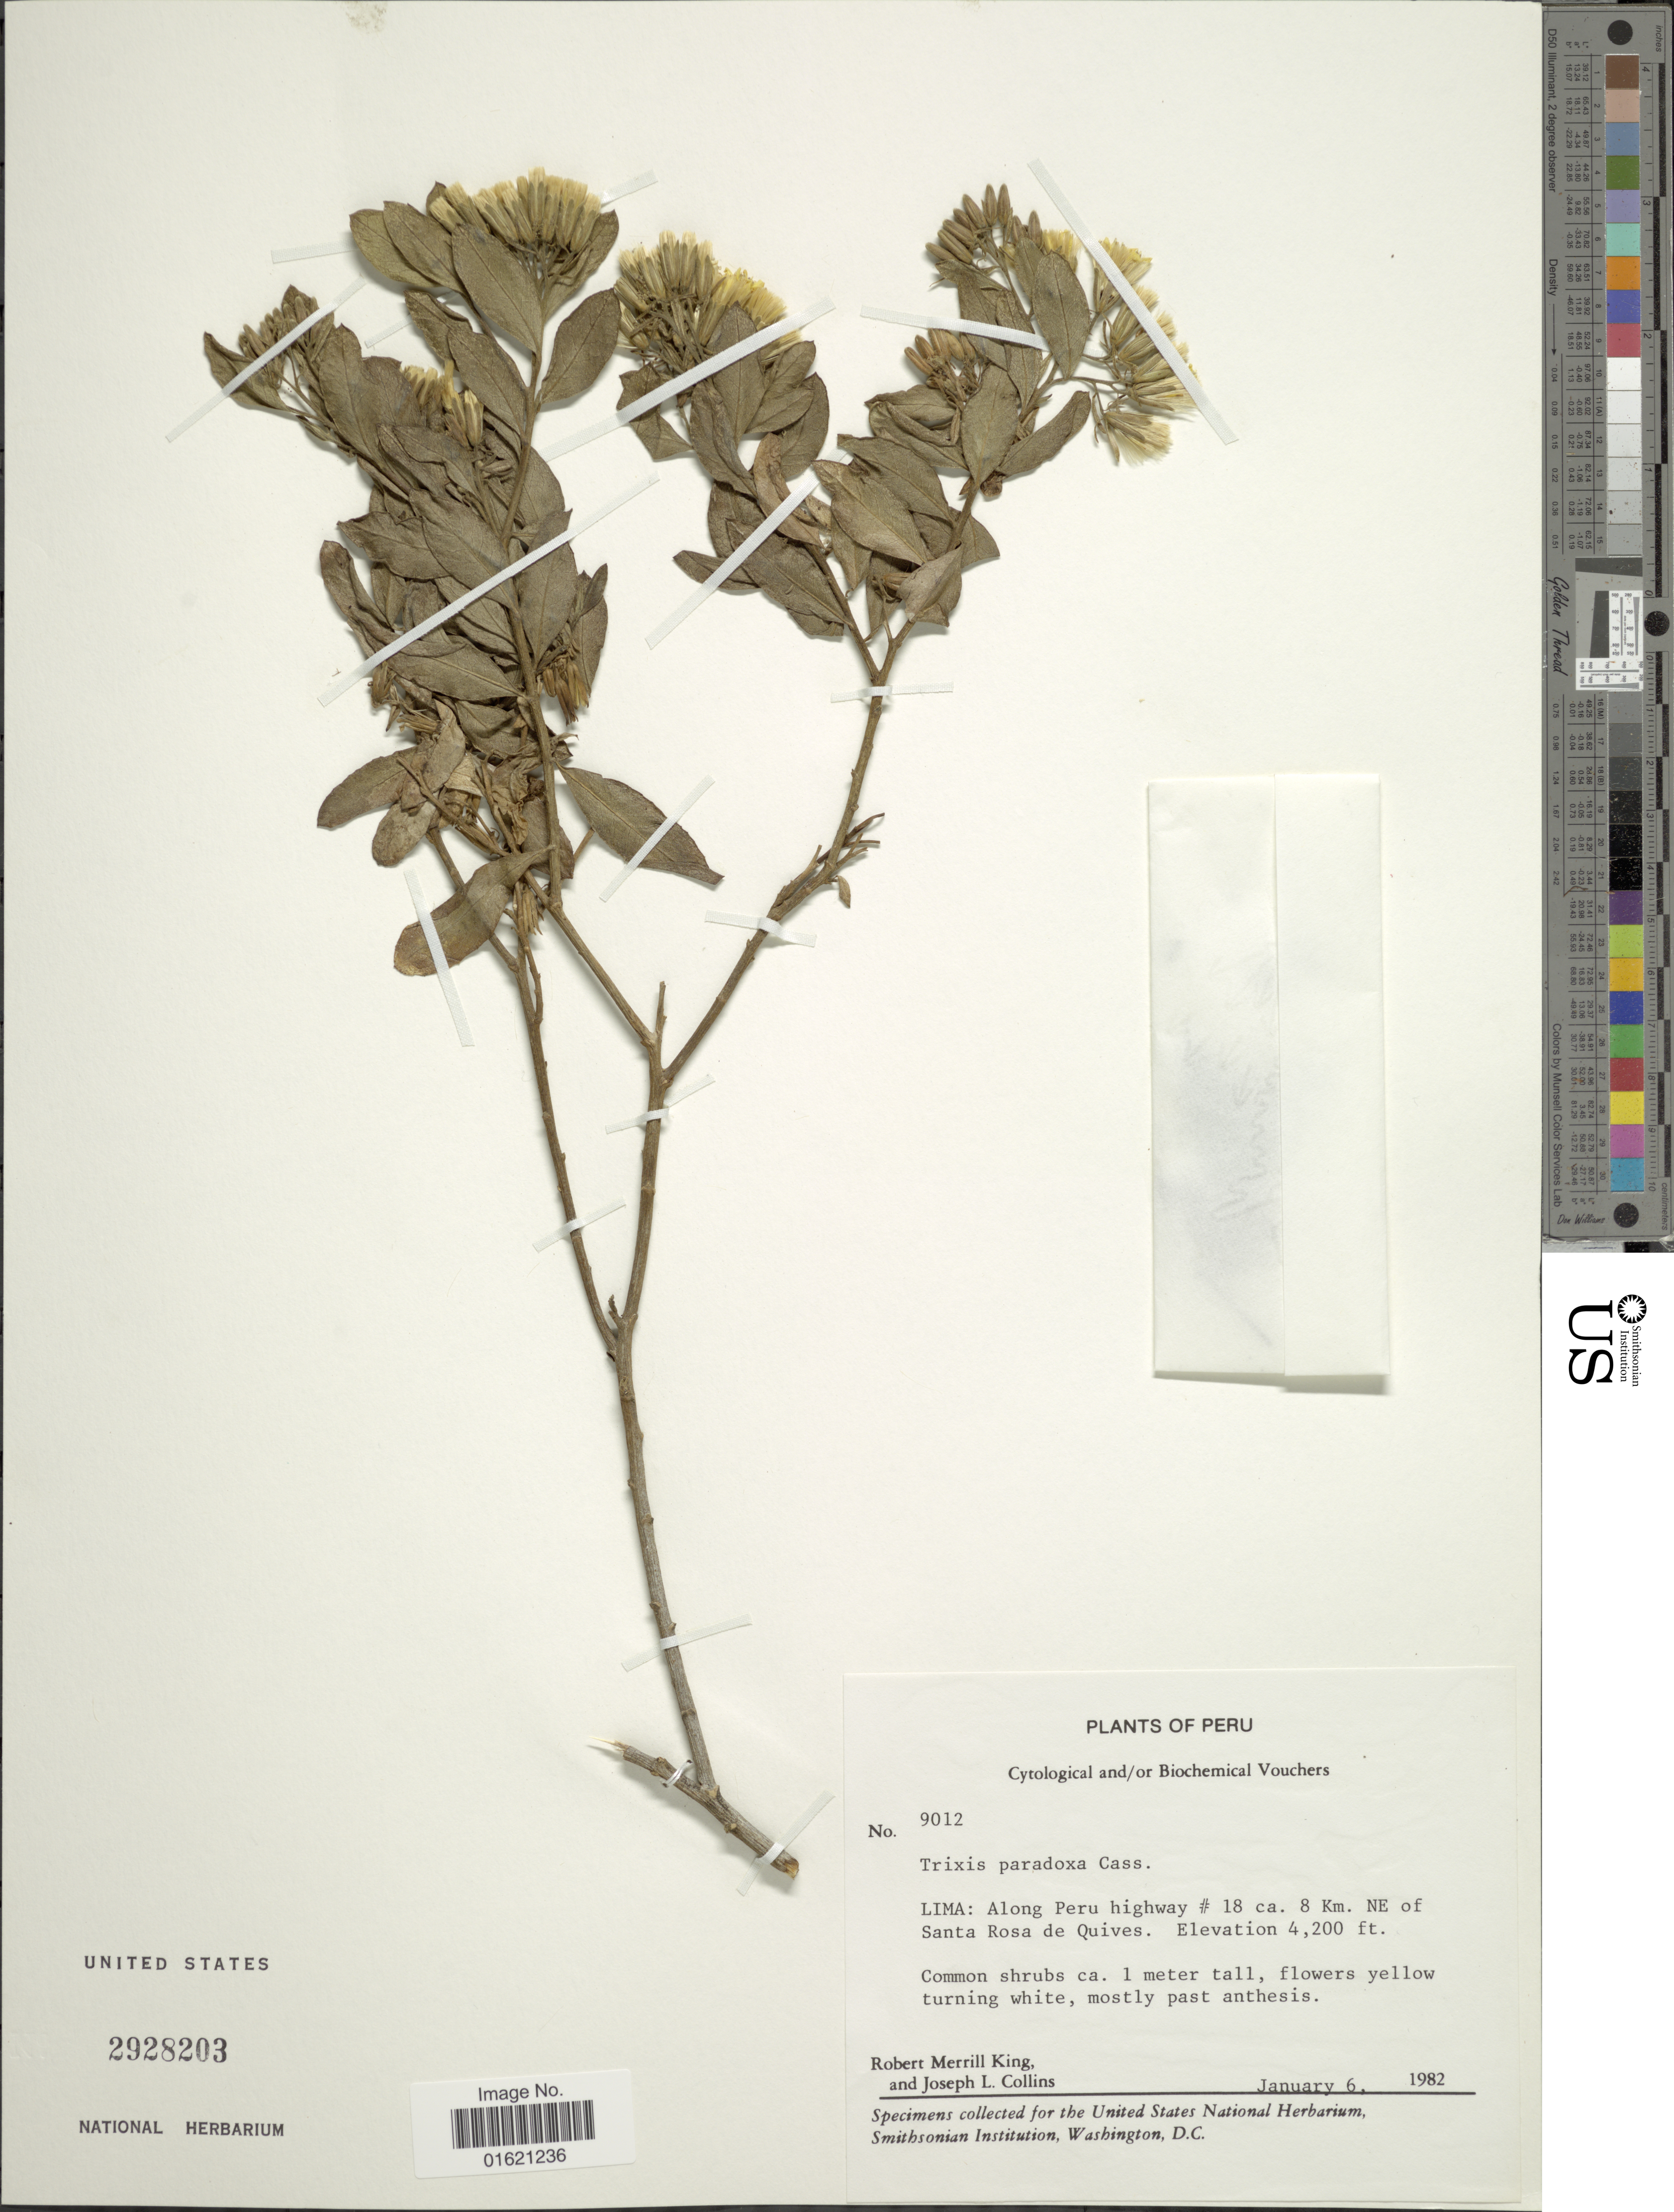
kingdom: Plantae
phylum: Tracheophyta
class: Magnoliopsida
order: Asterales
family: Asteraceae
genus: Trixis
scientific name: Trixis cacalioides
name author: (Kunth) D. Don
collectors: R. M. King & J. L. Collins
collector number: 9012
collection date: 1982-01-06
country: Peru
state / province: Lima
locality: Along Peru highway #18, 8 km NE of Santa Rosa de Quives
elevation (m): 1280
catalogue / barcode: US 2928203